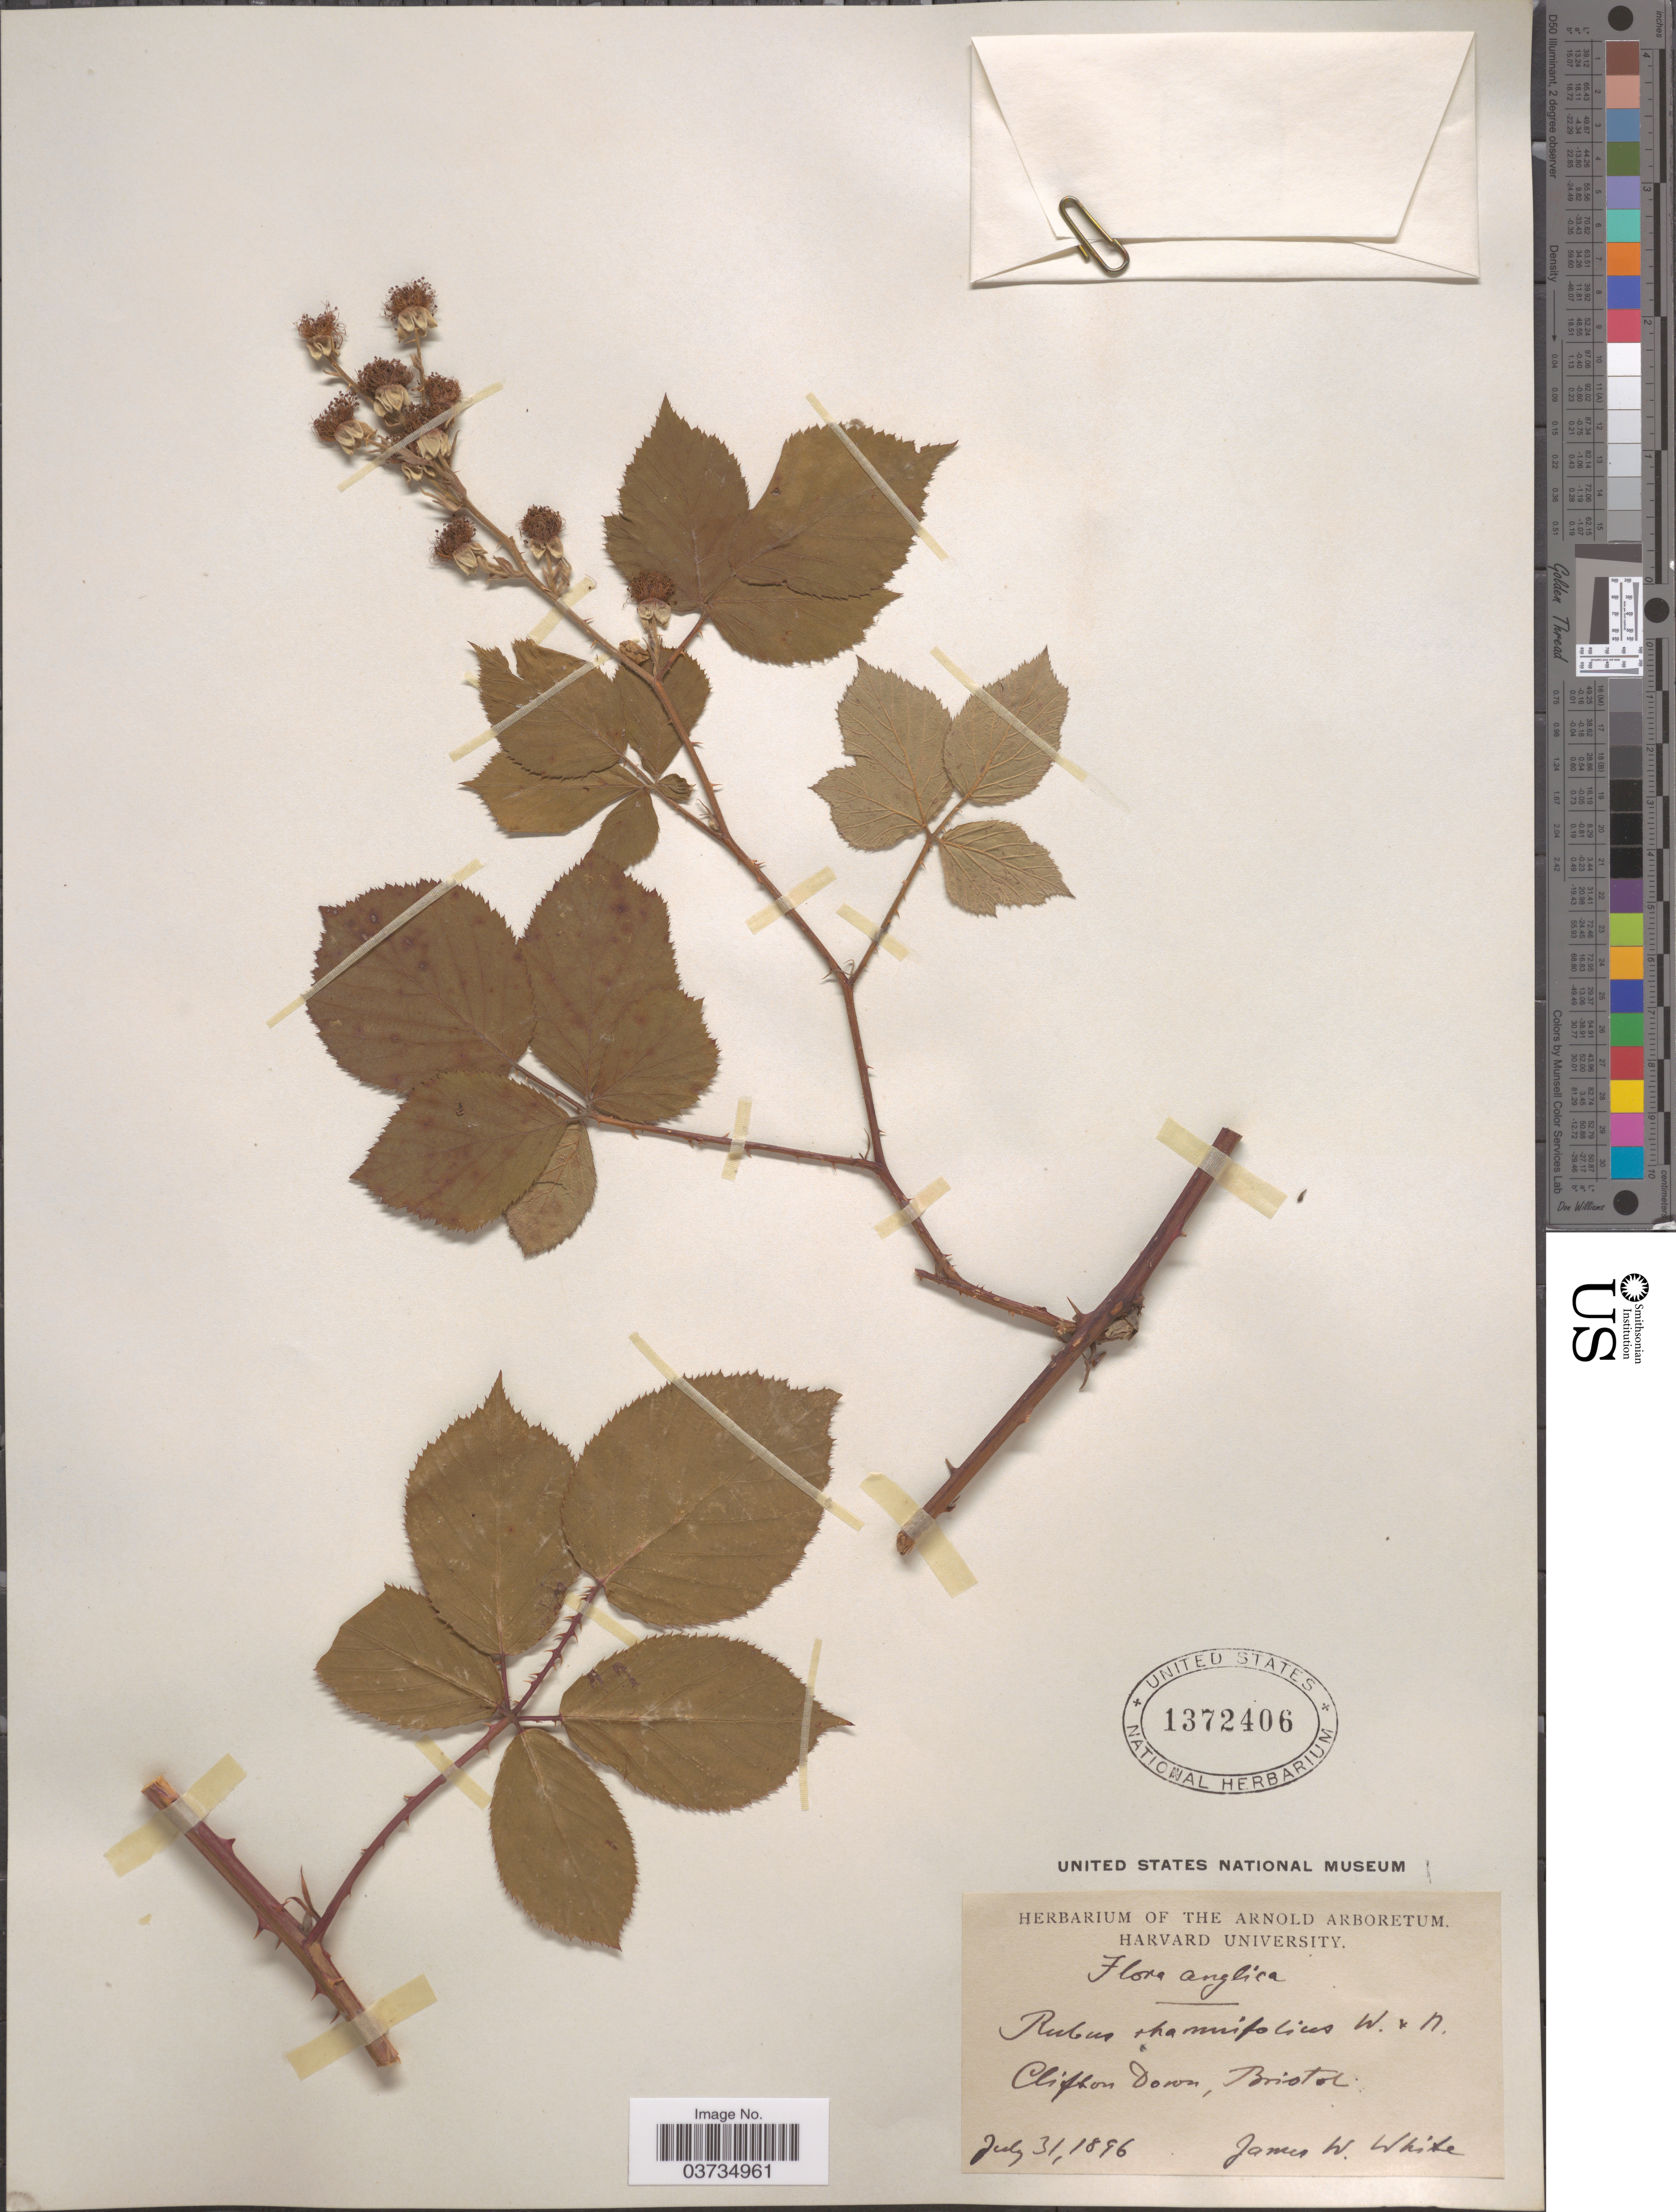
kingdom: Plantae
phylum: Tracheophyta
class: Magnoliopsida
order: Rosales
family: Rosaceae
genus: Rubus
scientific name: Rubus rhamnifolius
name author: Weihe & Nees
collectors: J. W. White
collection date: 1896-07-31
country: United Kingdom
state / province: England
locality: Anglica. Clifton Down, Bristol.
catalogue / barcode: US 1372406